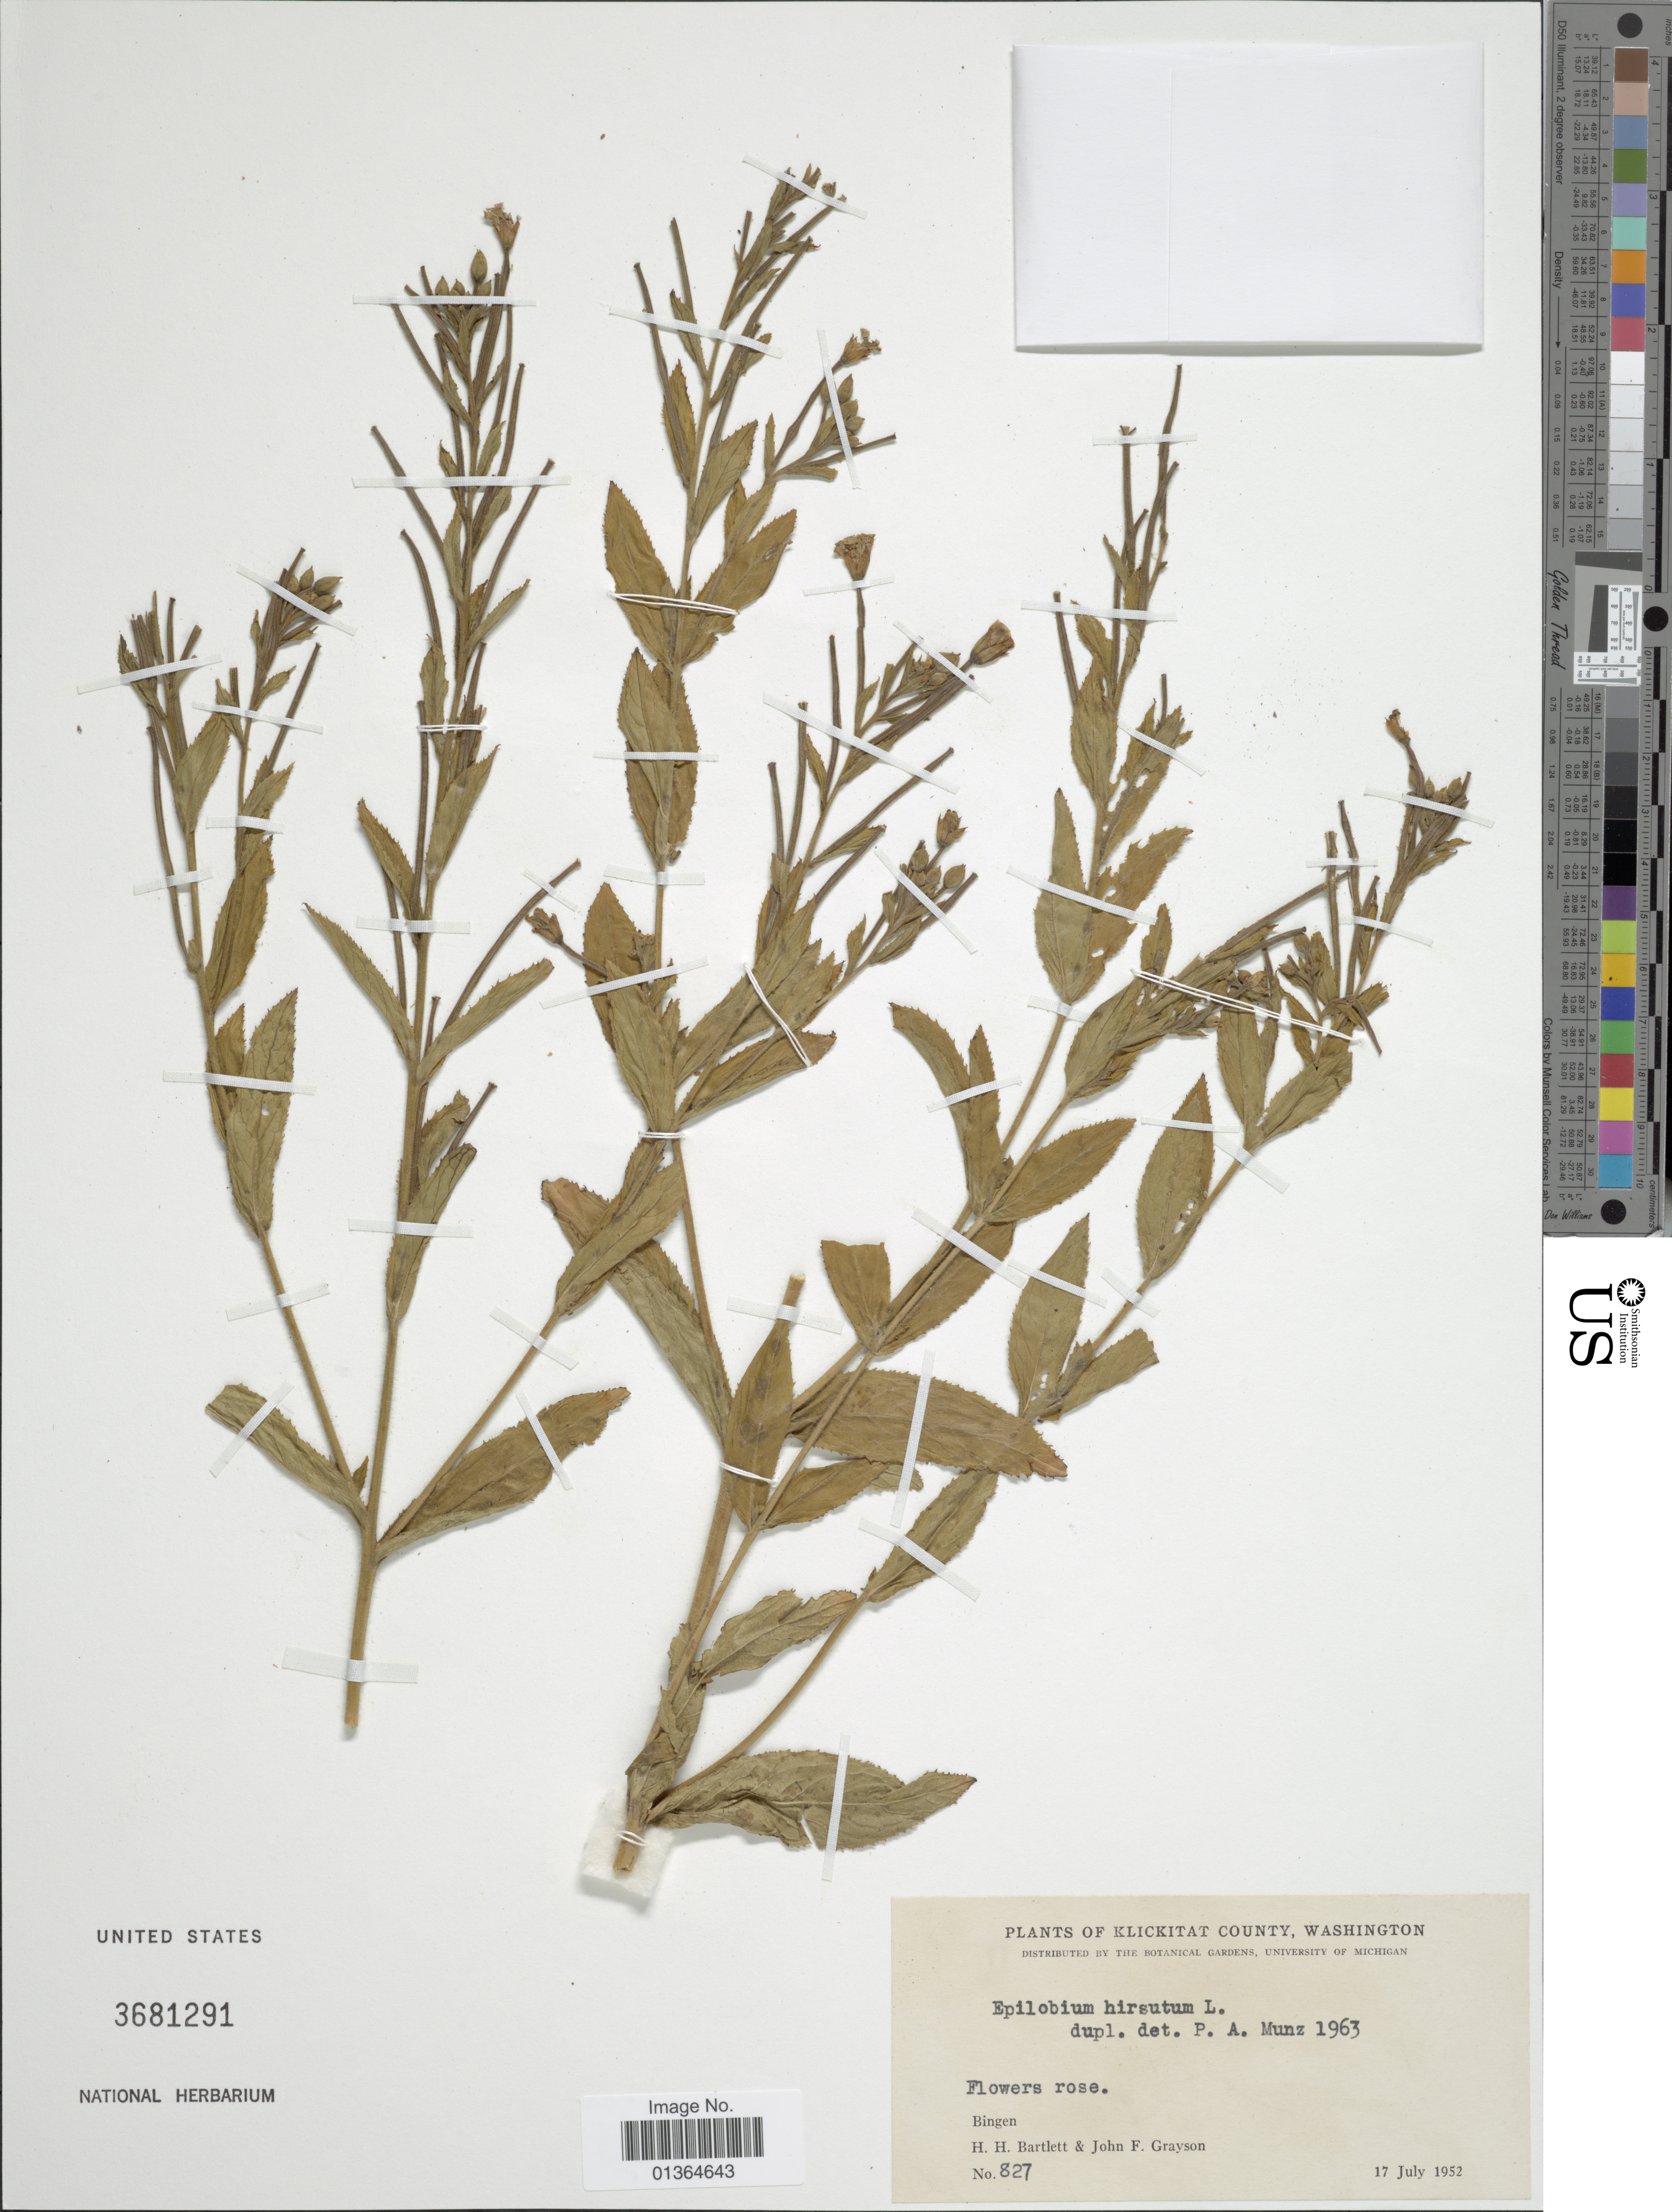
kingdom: Plantae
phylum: Tracheophyta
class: Magnoliopsida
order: Myrtales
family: Onagraceae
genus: Epilobium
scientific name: Epilobium hirsutum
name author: L.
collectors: H. H. Bartlett & J. Grayson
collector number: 827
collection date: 1952-07-17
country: United States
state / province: Washington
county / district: Klickitat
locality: Klickitat County. Bingen.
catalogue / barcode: US 3681291